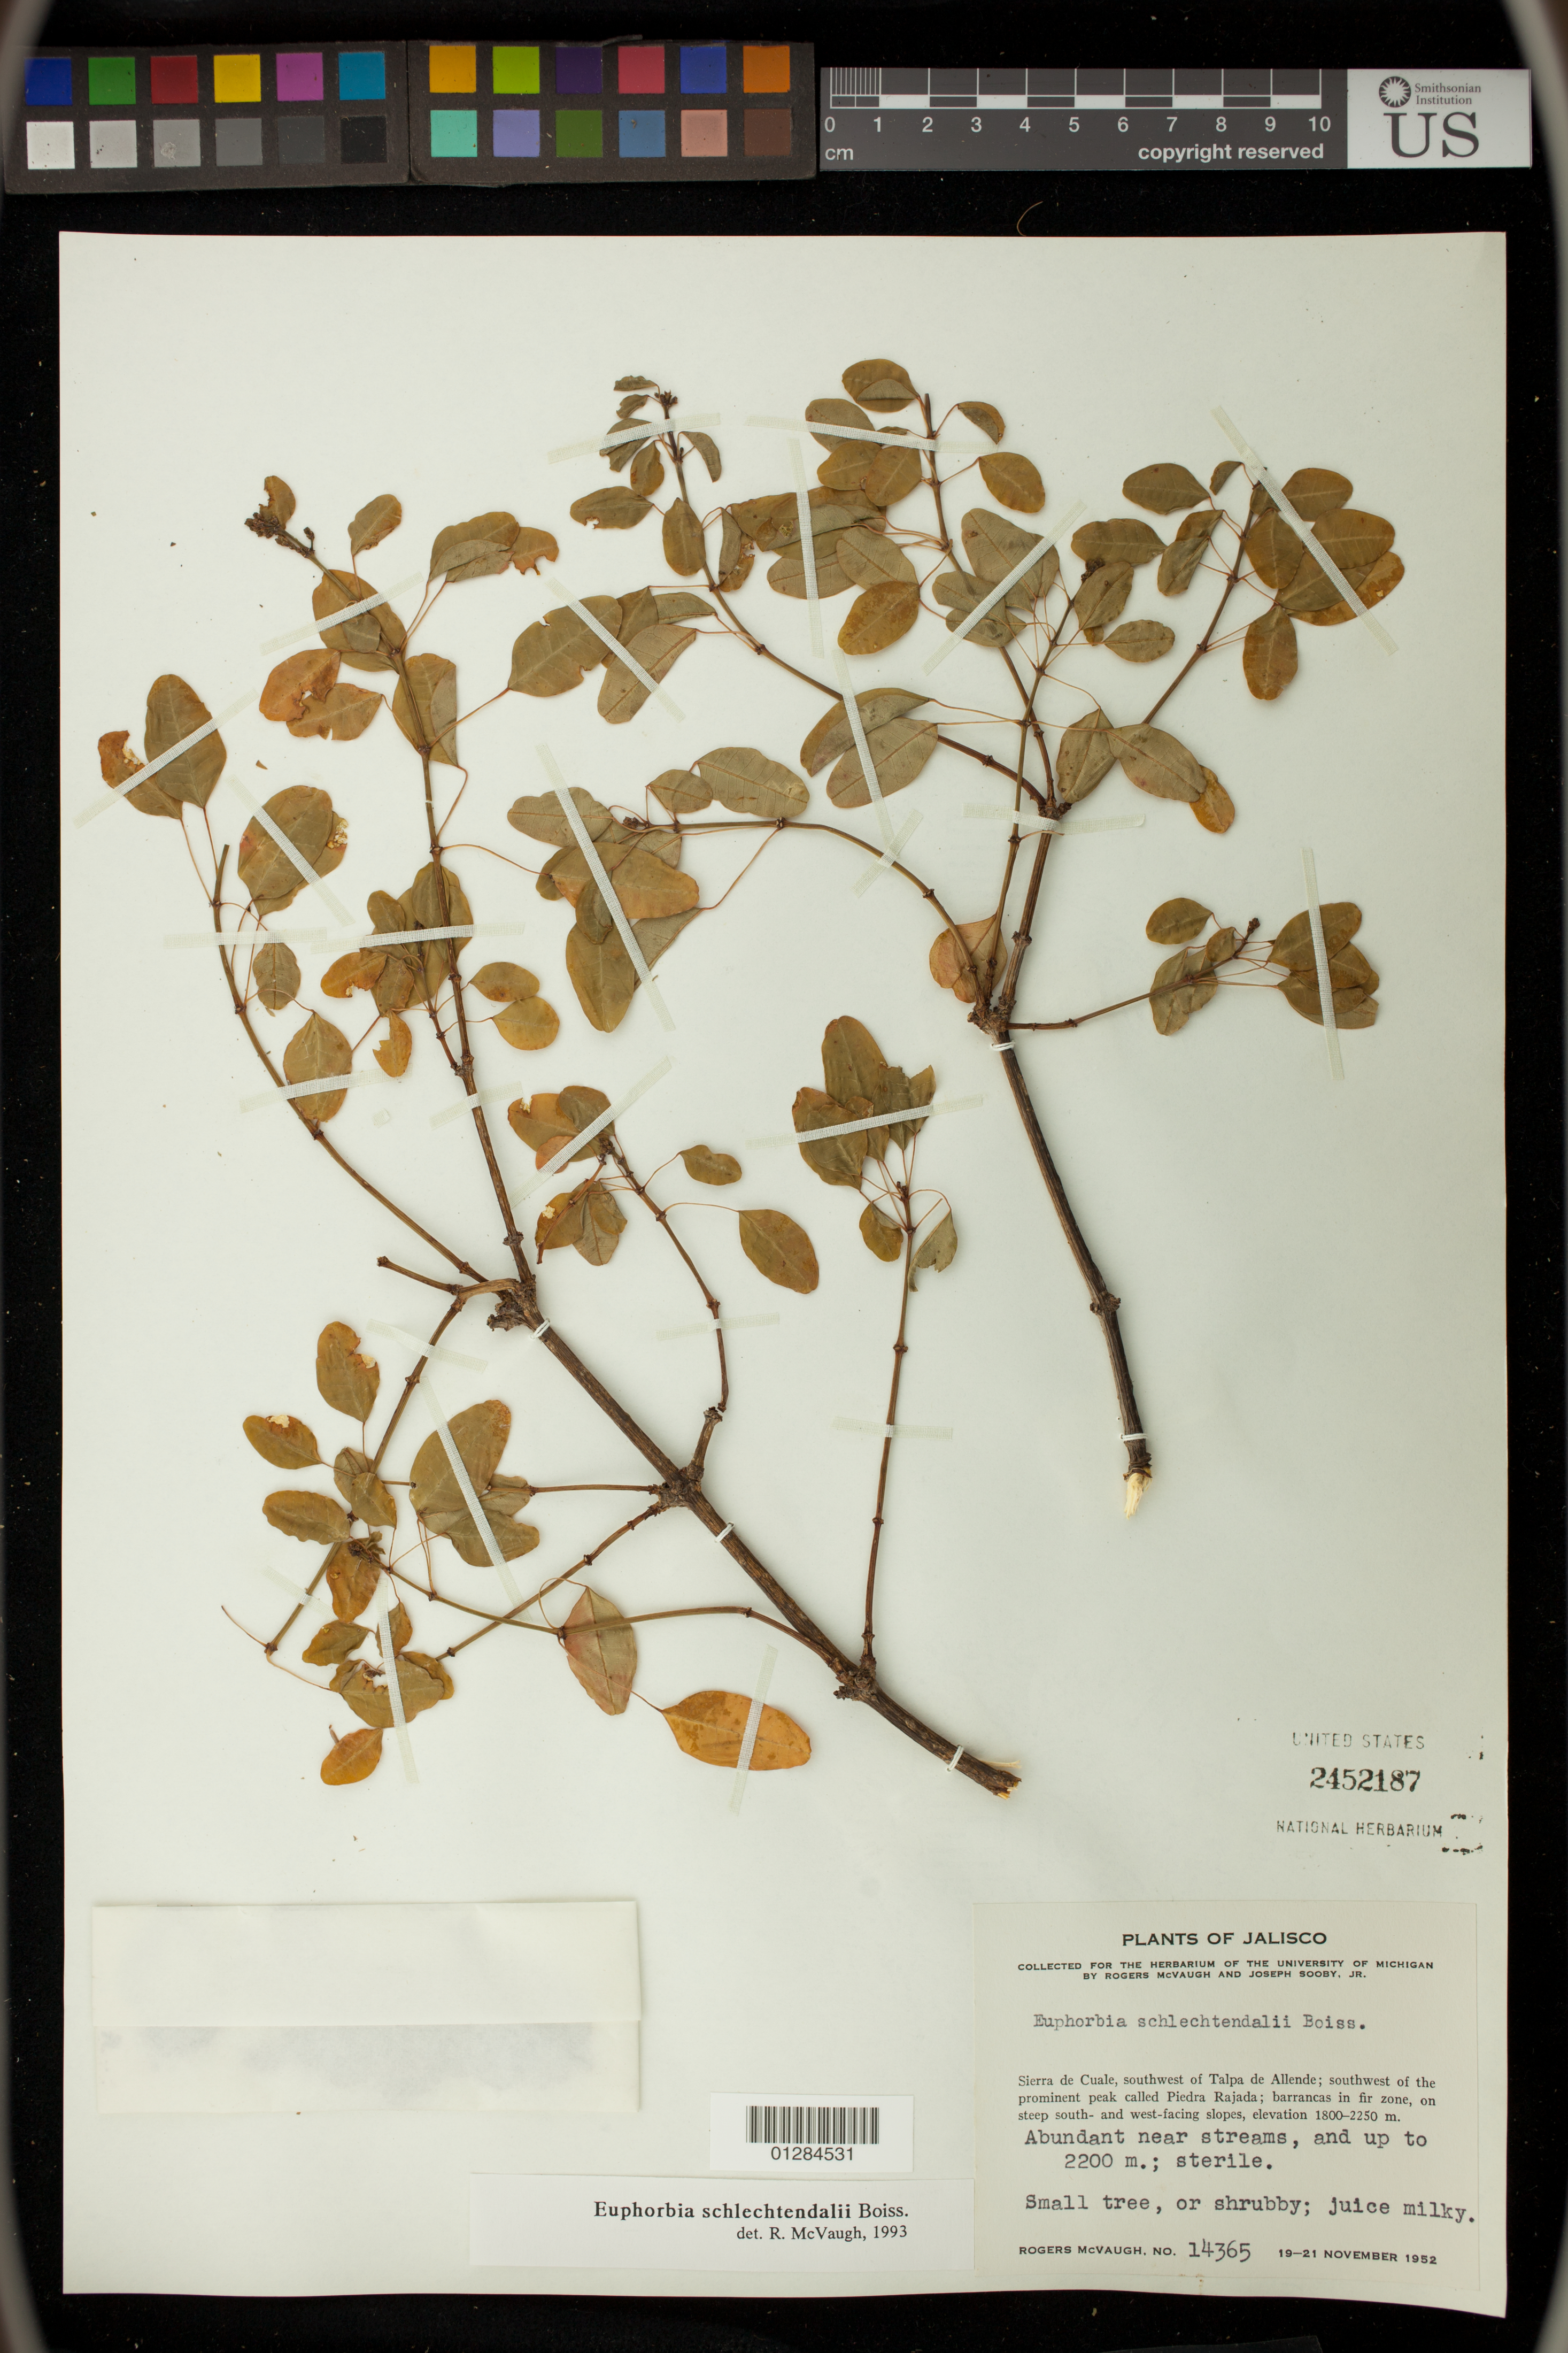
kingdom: Plantae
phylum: Tracheophyta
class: Magnoliopsida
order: Malpighiales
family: Euphorbiaceae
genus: Euphorbia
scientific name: Euphorbia schlechtendalii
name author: Boiss.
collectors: R. McVaugh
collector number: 14365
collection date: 1952-11-19/1952-11-21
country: Mexico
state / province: Jalisco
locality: Sierra de Cuale, southwest of Talpa de Allende; southwest of the prominent peak called Piedra Rajada, on steep south- and west-facting slopes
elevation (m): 1800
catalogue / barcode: US 2452187